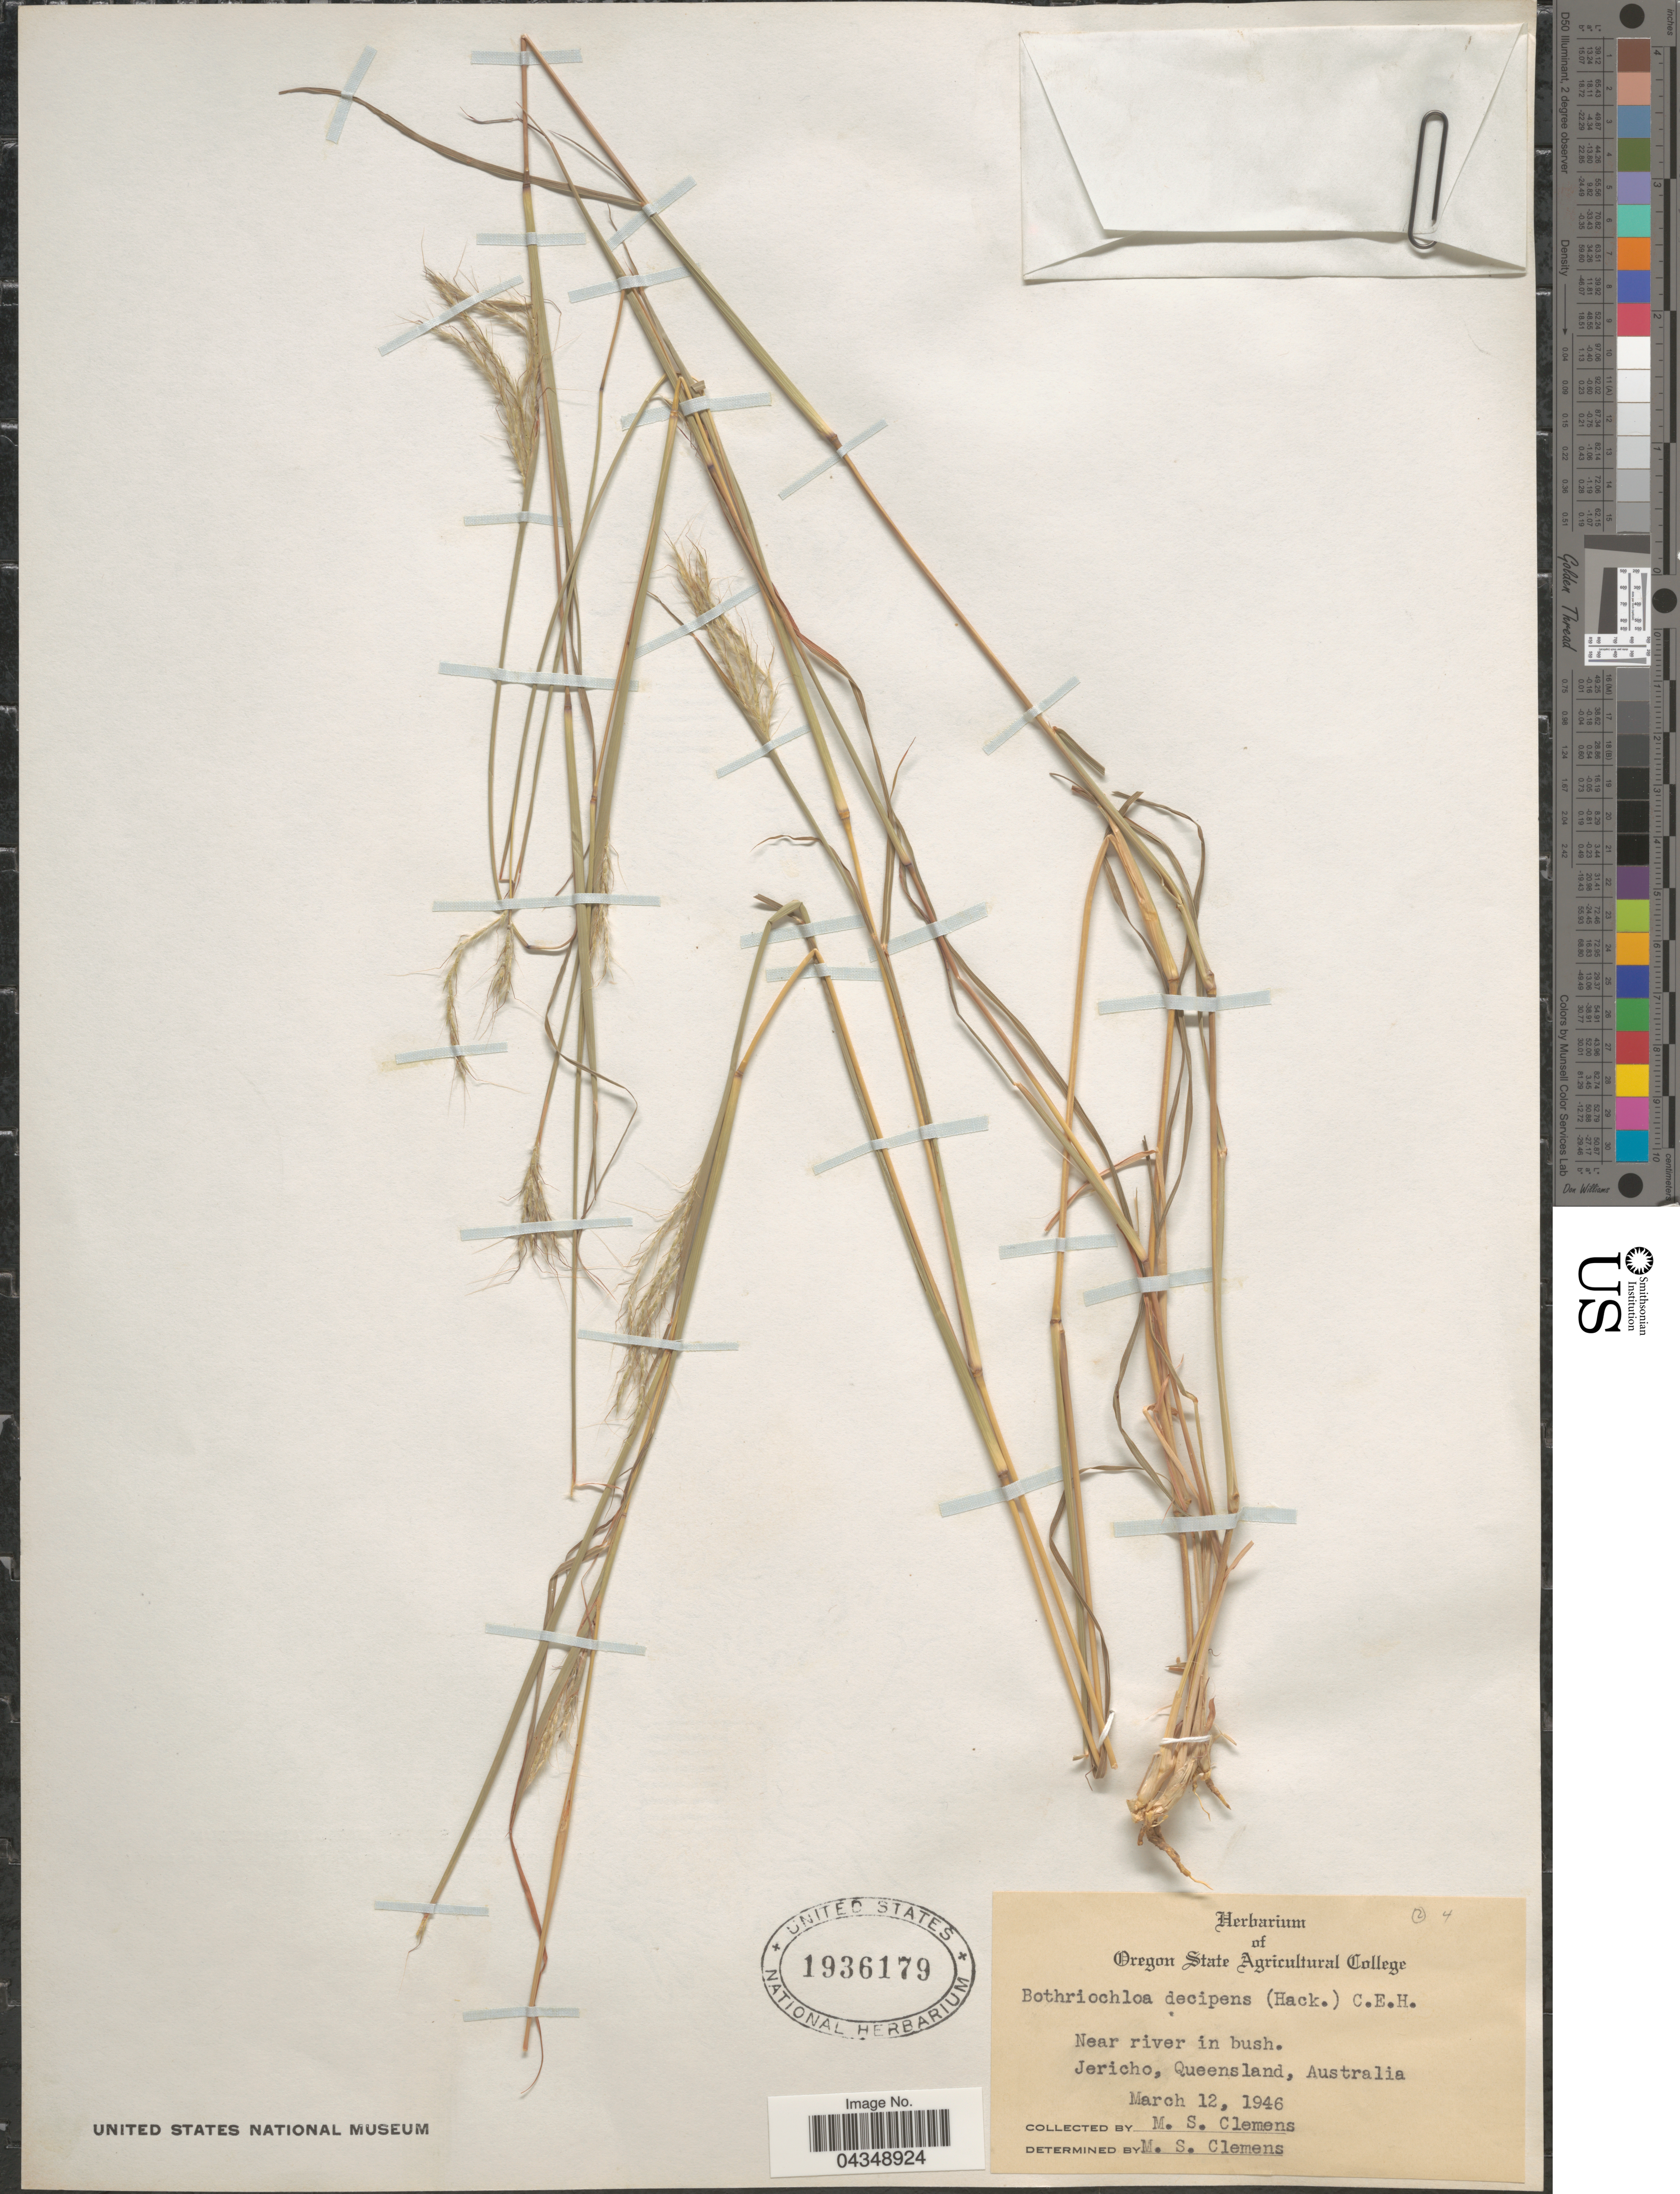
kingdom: Plantae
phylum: Tracheophyta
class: Liliopsida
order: Poales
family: Poaceae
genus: Bothriochloa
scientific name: Bothriochloa decipiens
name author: (Hack.) C. E. Hubb.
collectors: M. S. Clemens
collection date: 1946-03-12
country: Australia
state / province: Queensland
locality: Near river in bush. Jericho.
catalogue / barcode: US 1936179